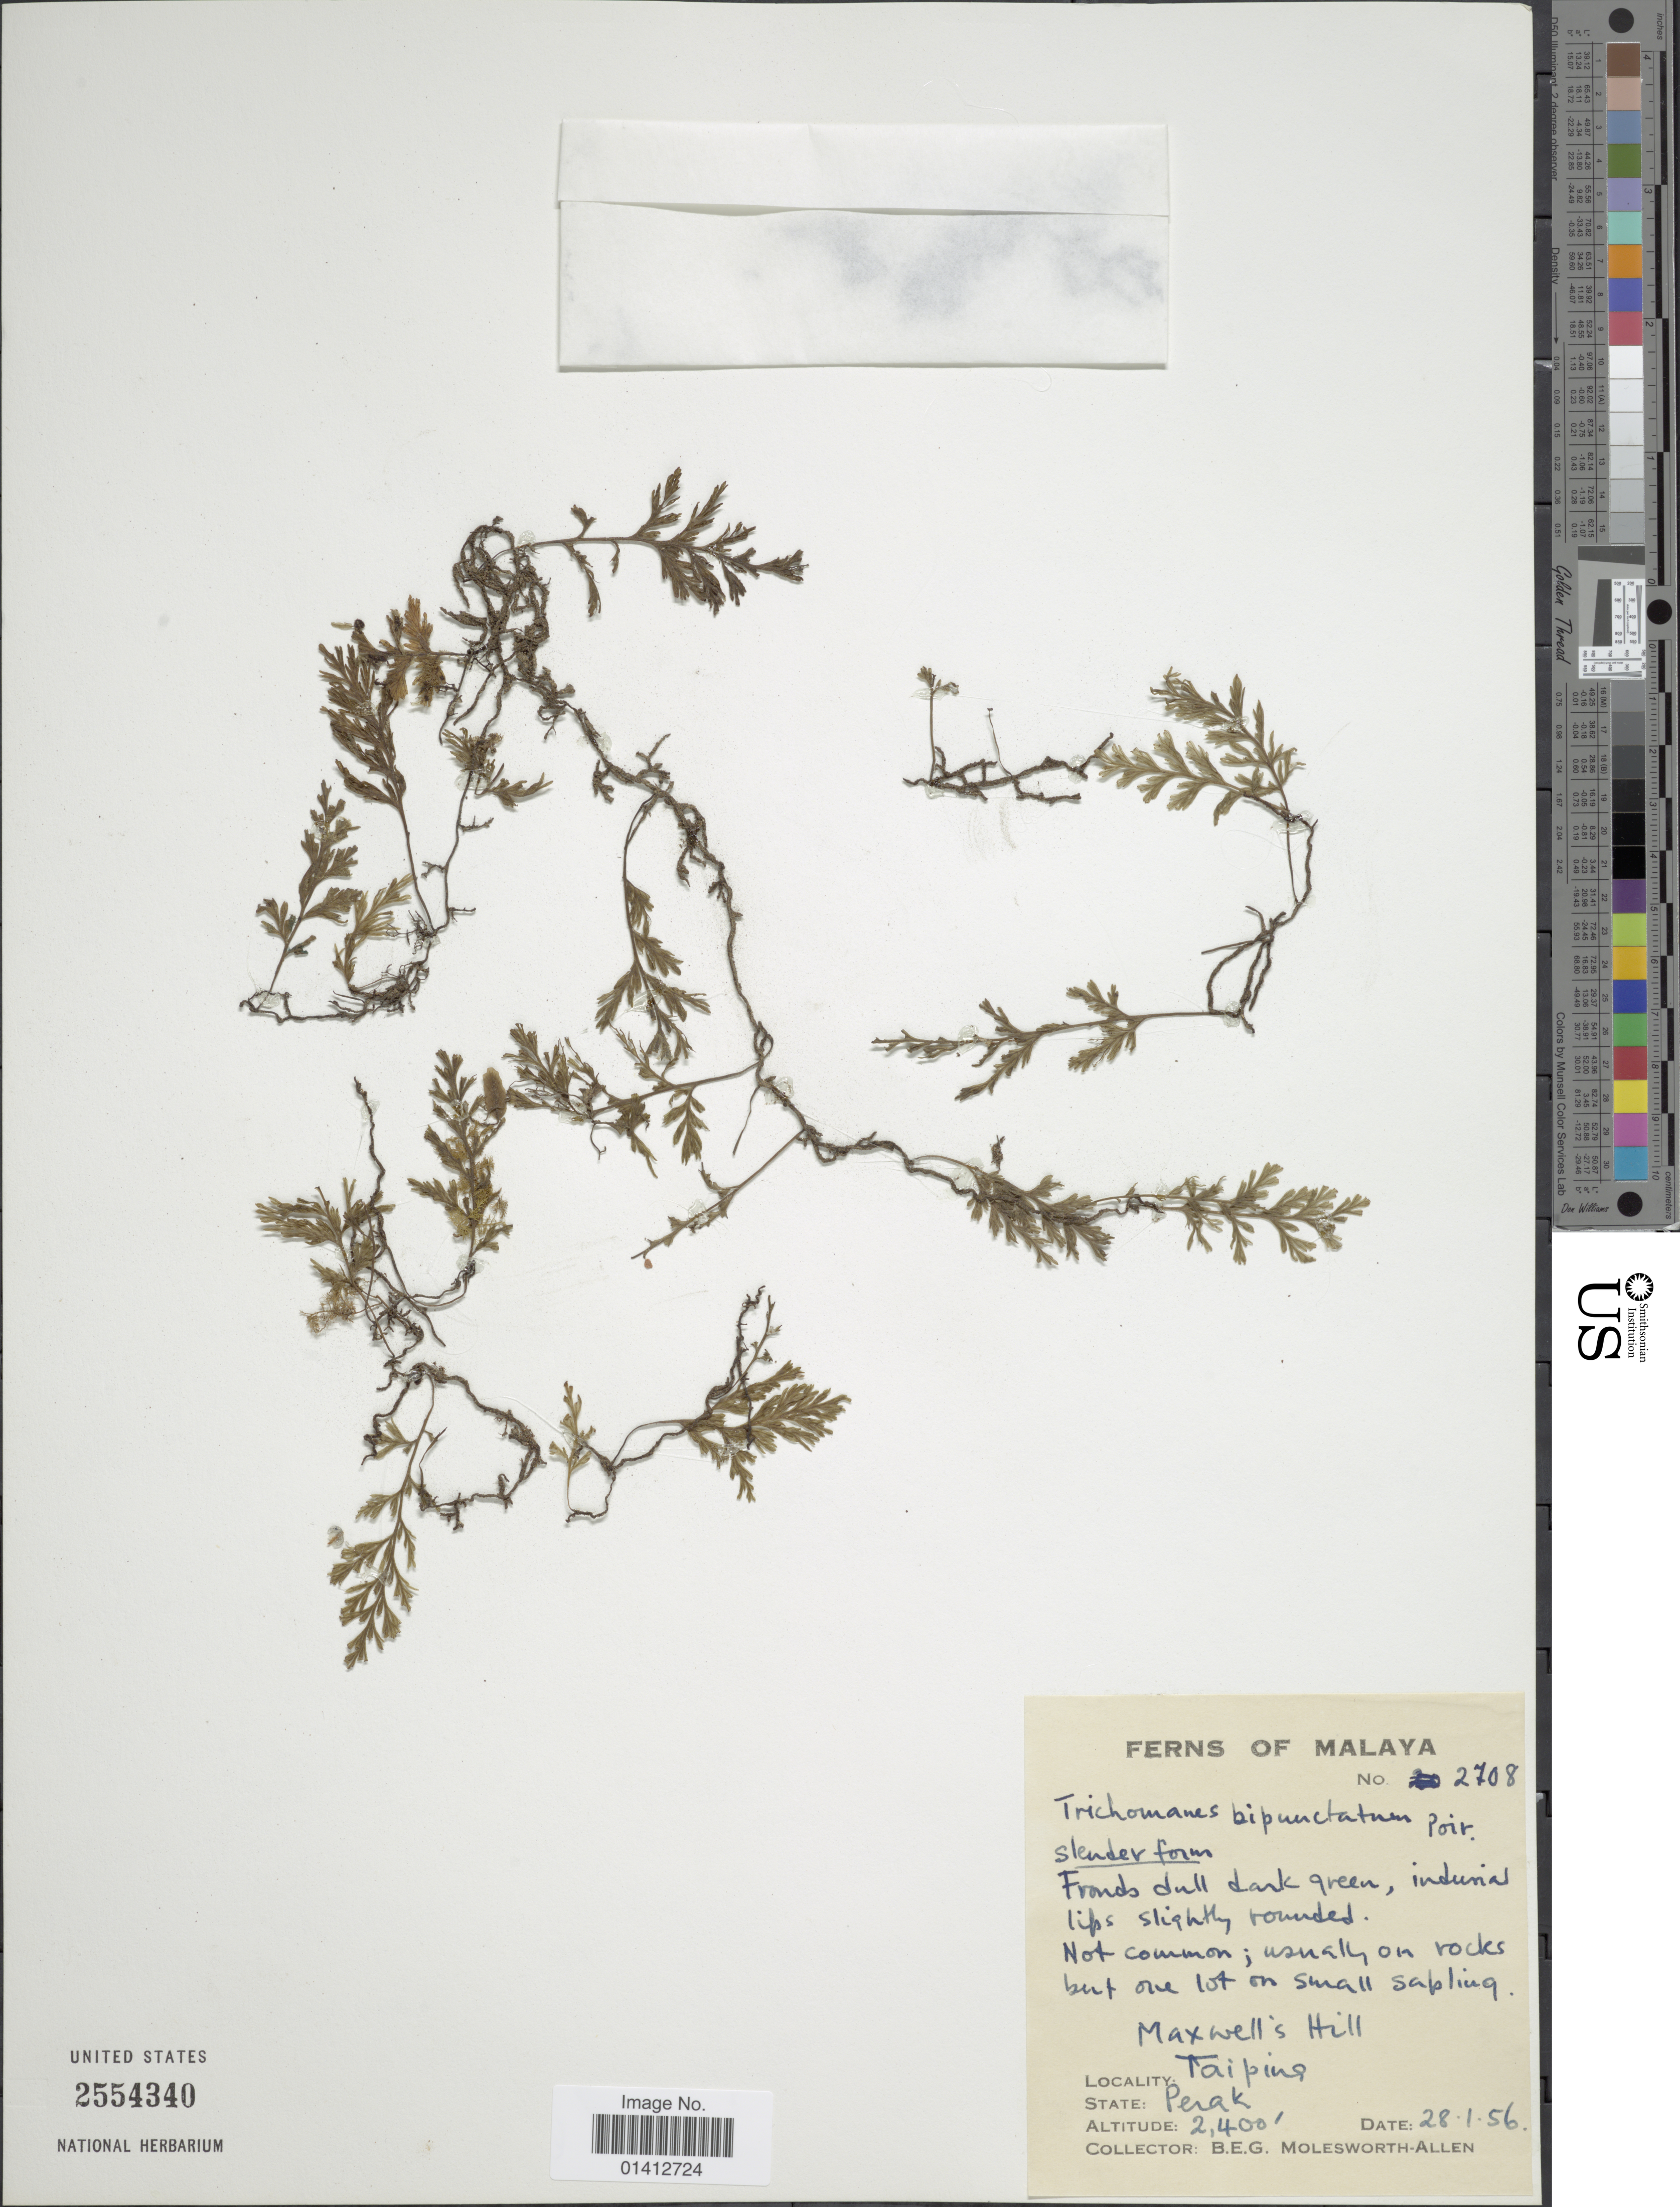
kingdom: Plantae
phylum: Tracheophyta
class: Polypodiopsida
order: Hymenophyllales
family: Hymenophyllaceae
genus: Crepidomanes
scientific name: Crepidomanes bipunctatum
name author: (Poir.) Copel.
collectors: B. E. G. Molesworth-Allen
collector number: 2708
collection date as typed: Transcribed d/m/y: 28/1/56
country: Malaysia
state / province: Perak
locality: Maxwell's Hill, Taiping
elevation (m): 732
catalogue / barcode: US 2554340